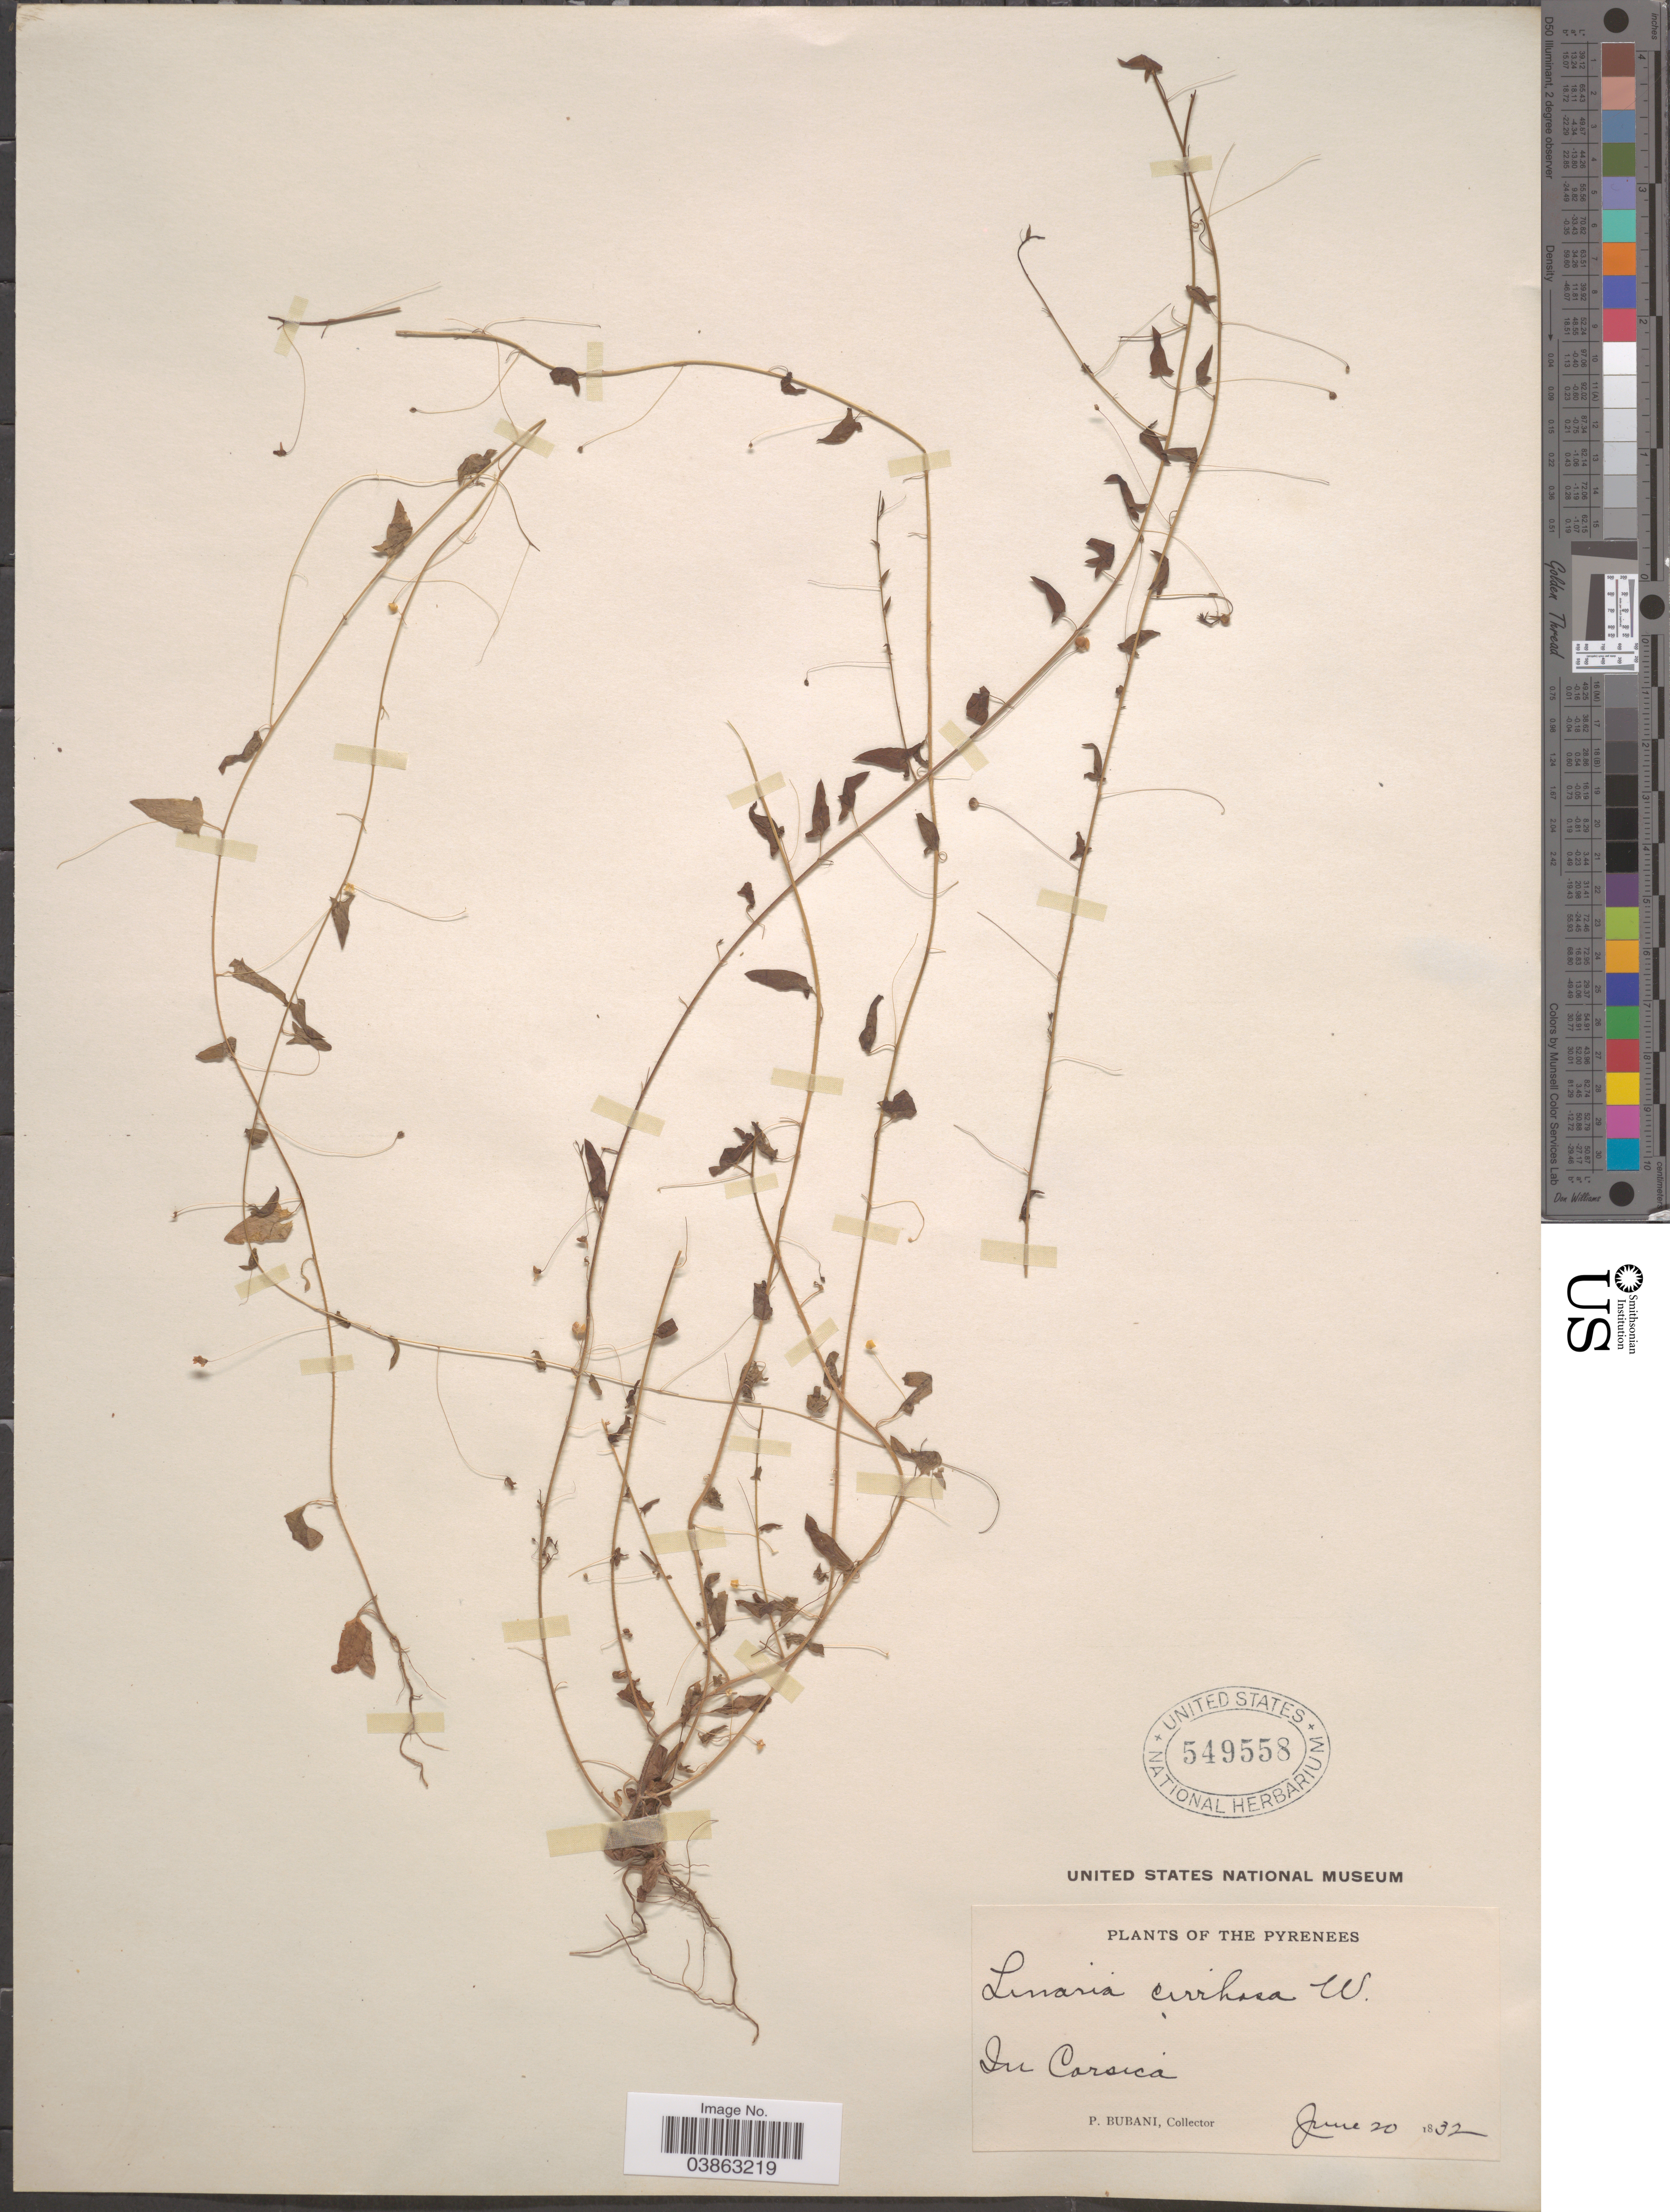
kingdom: Plantae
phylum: Tracheophyta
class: Magnoliopsida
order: Lamiales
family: Plantaginaceae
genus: Linaria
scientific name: Linaria cirrhosa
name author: (L.) Cav.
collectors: P. Bubani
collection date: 1832-06-20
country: France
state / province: Corsica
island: Corse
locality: The Pyrenees. In Corsica.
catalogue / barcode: US 549558